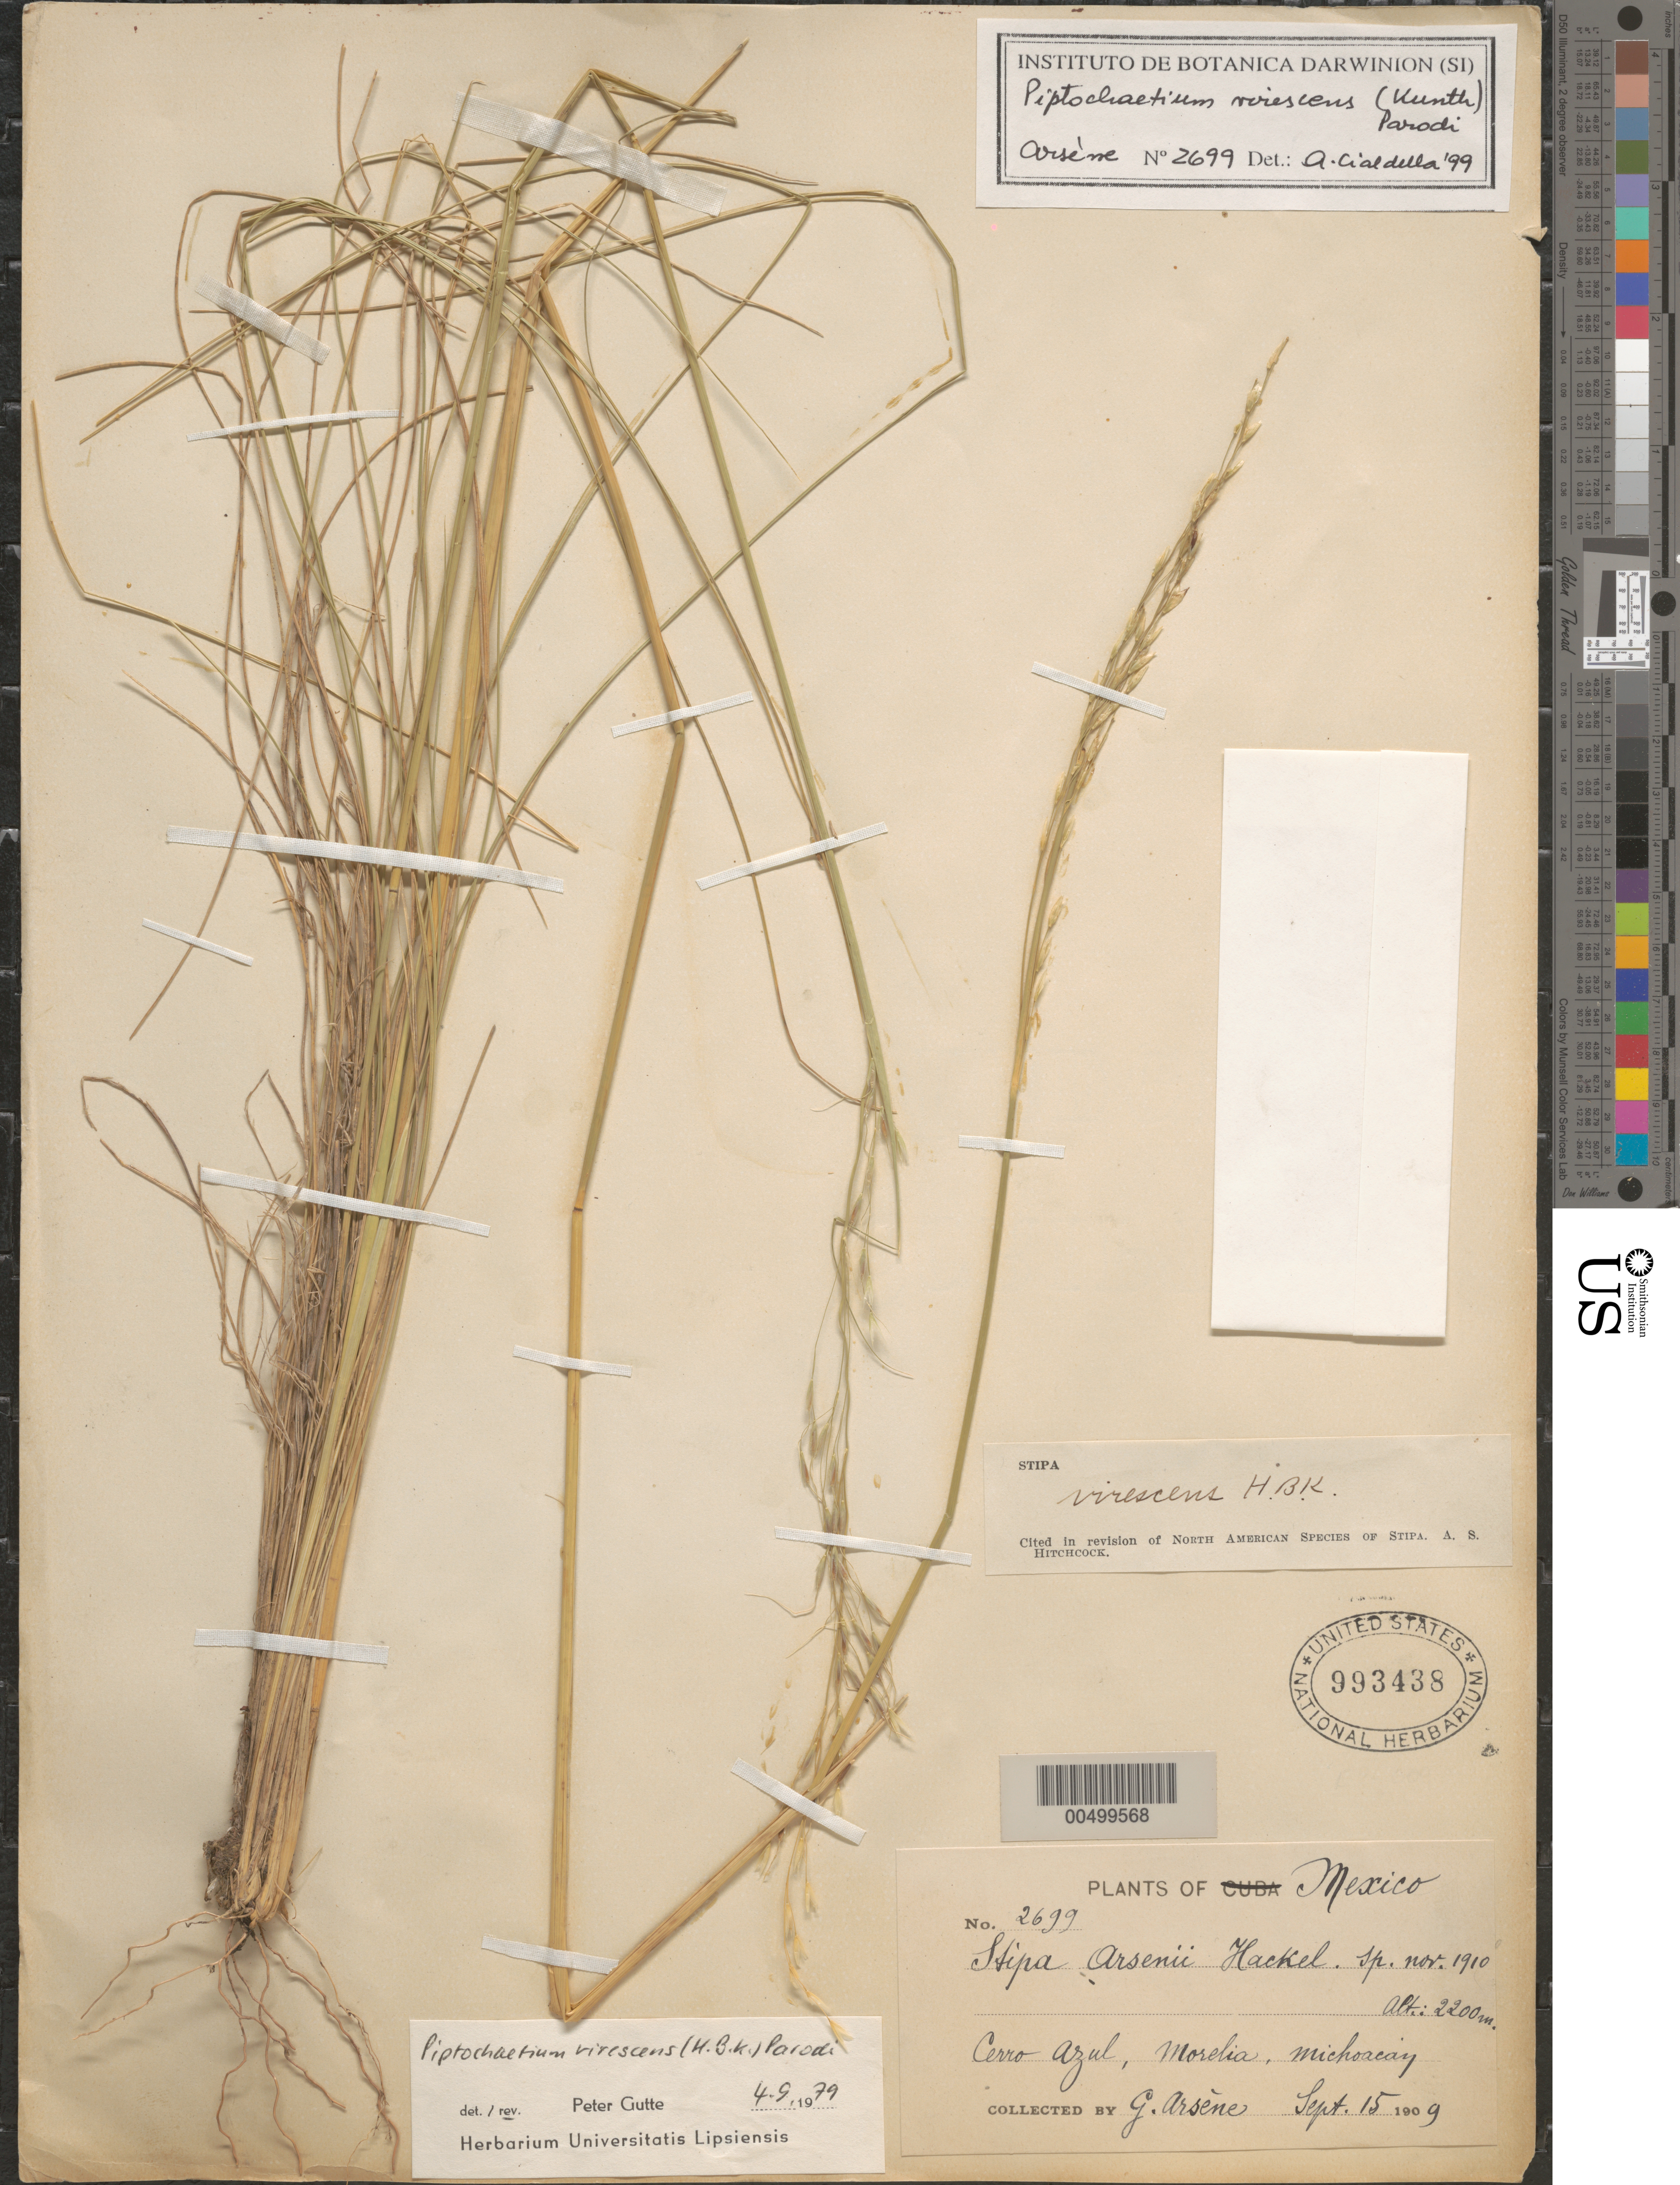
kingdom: Plantae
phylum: Tracheophyta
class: Liliopsida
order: Poales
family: Poaceae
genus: Piptochaetium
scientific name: Piptochaetium virescens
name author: (Kunth) Parodi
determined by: Gutte, P.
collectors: Bro. G. Arsène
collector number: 2699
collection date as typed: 15 Sep 1909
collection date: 1909-09-15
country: Mexico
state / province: Michoacán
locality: Cerro Azul, Morelia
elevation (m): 2200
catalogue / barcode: US 993438